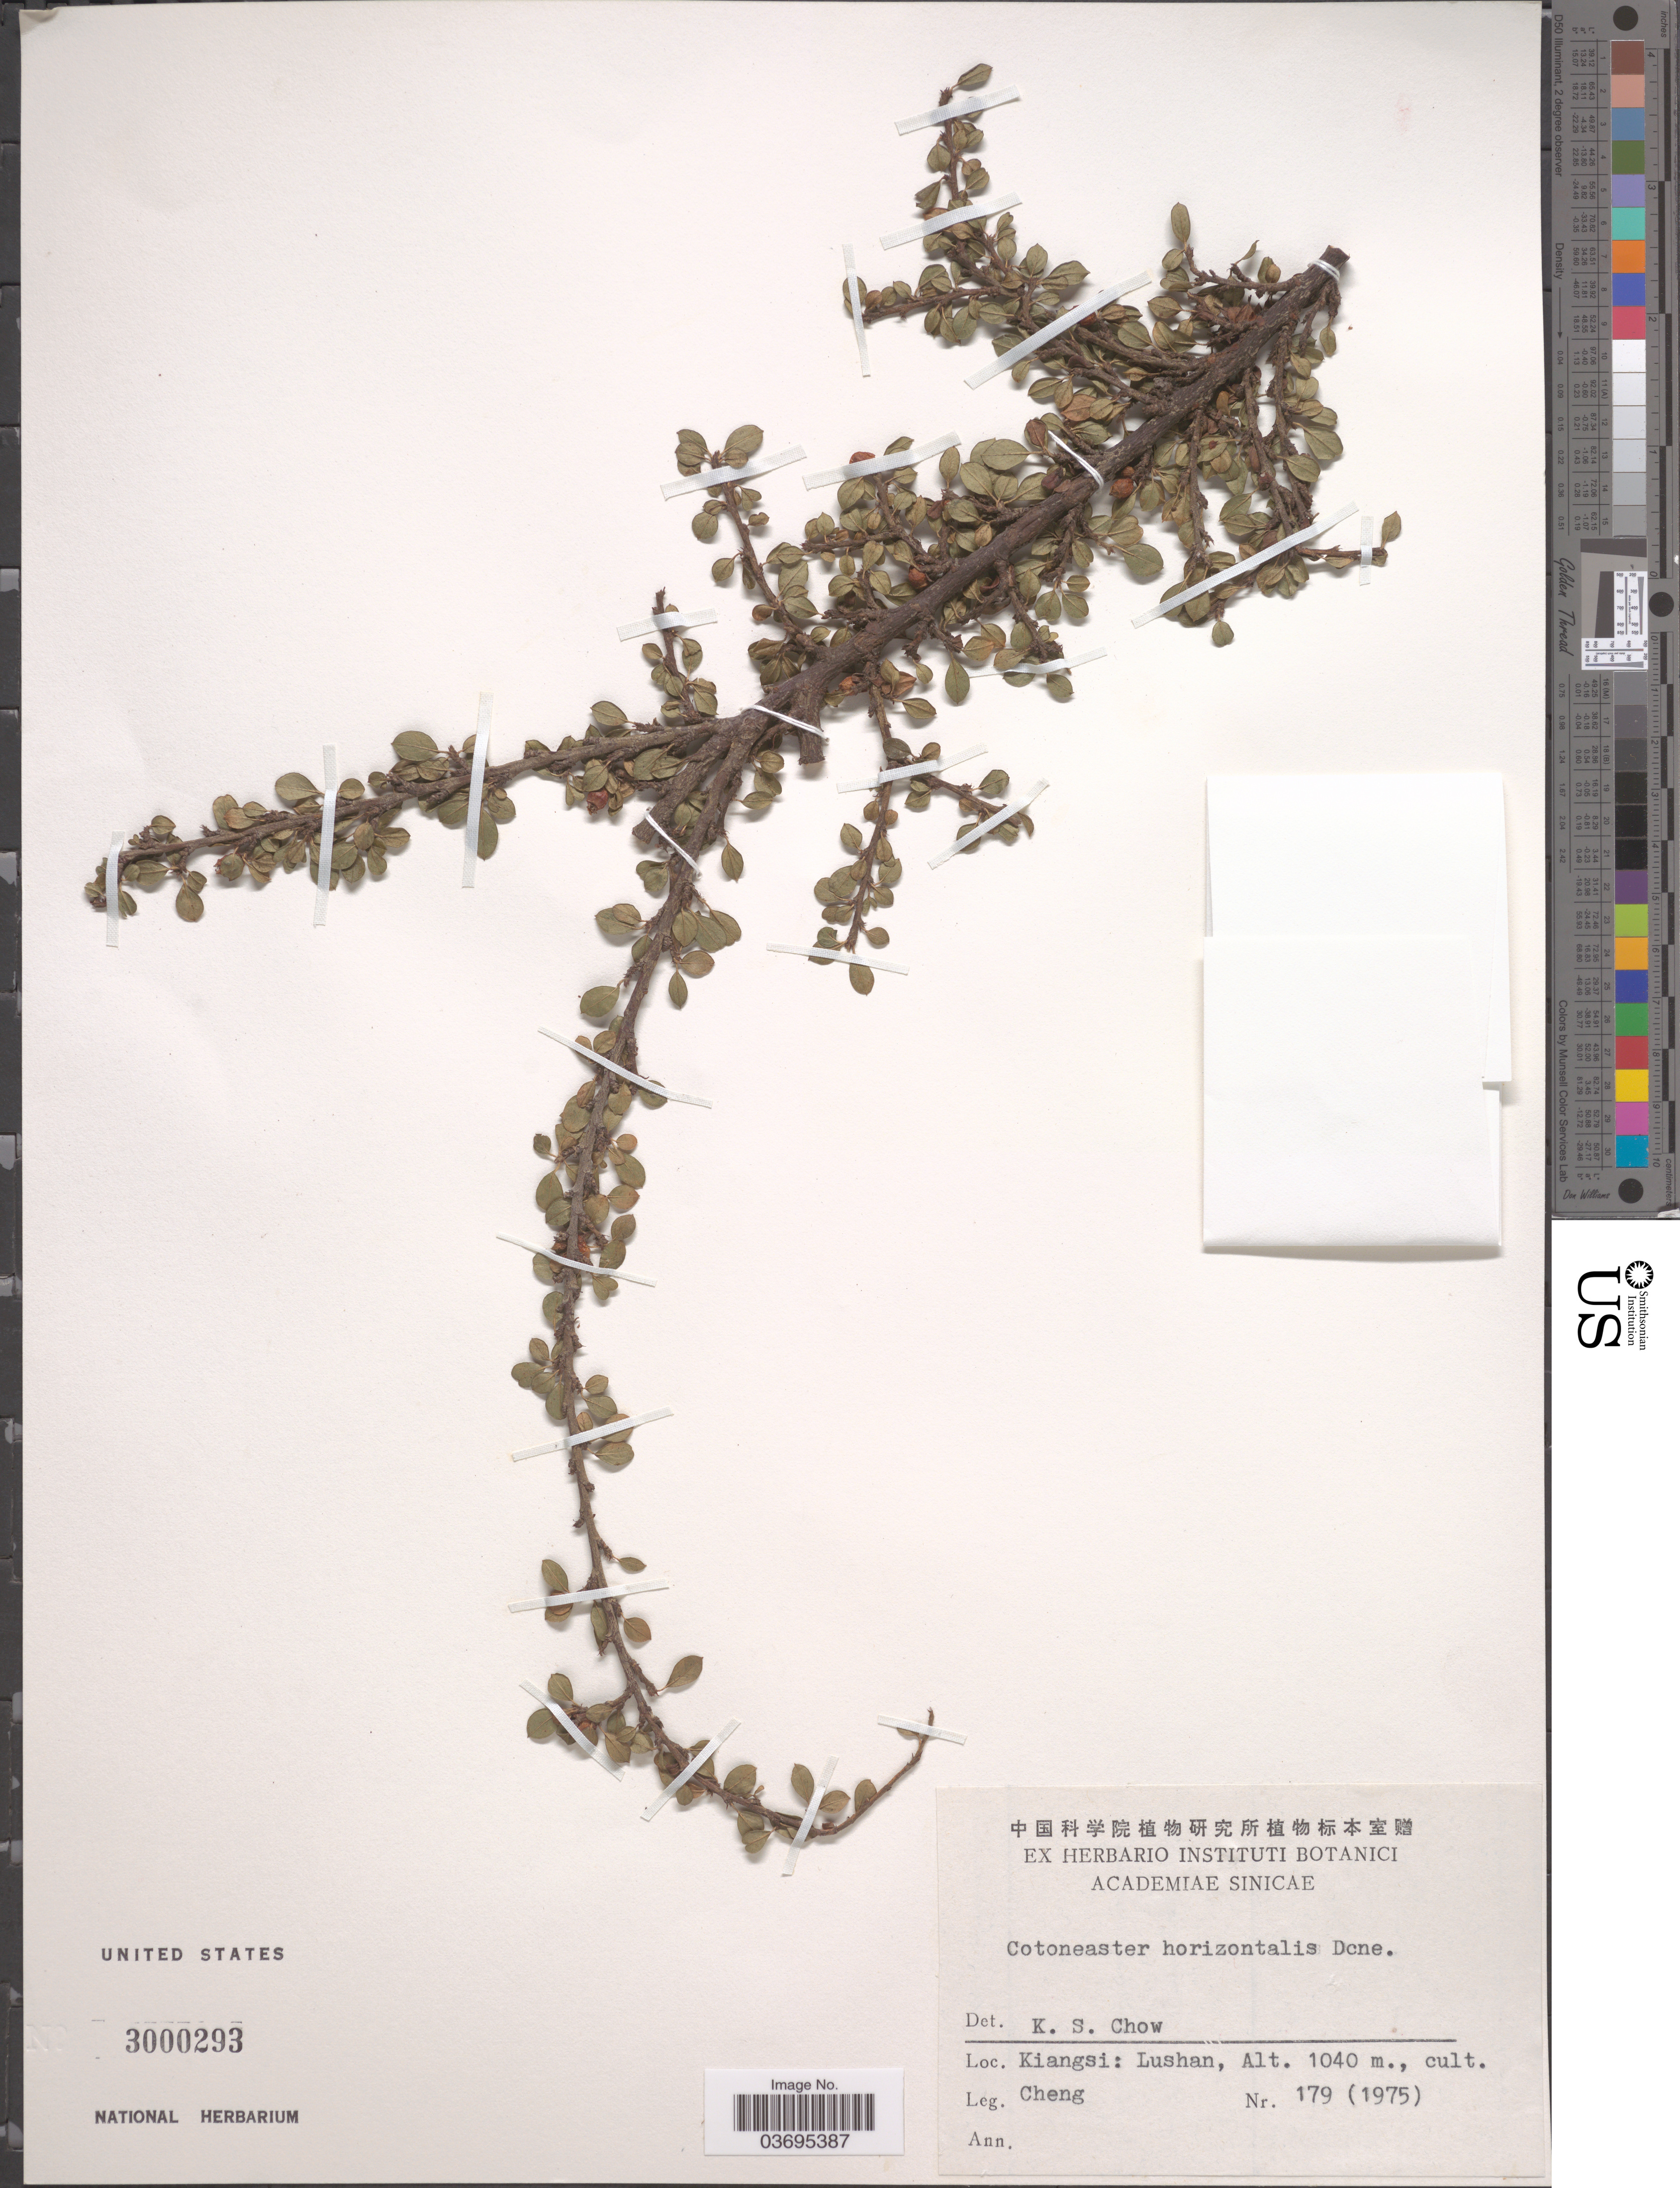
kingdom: Plantae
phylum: Tracheophyta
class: Magnoliopsida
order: Rosales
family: Rosaceae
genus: Cotoneaster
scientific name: Cotoneaster horizontalis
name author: Decne.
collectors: -. Cheng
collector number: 179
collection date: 1975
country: China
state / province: Jiangxi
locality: Kiangsi: Lushan.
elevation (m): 1040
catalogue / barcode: US 3000293